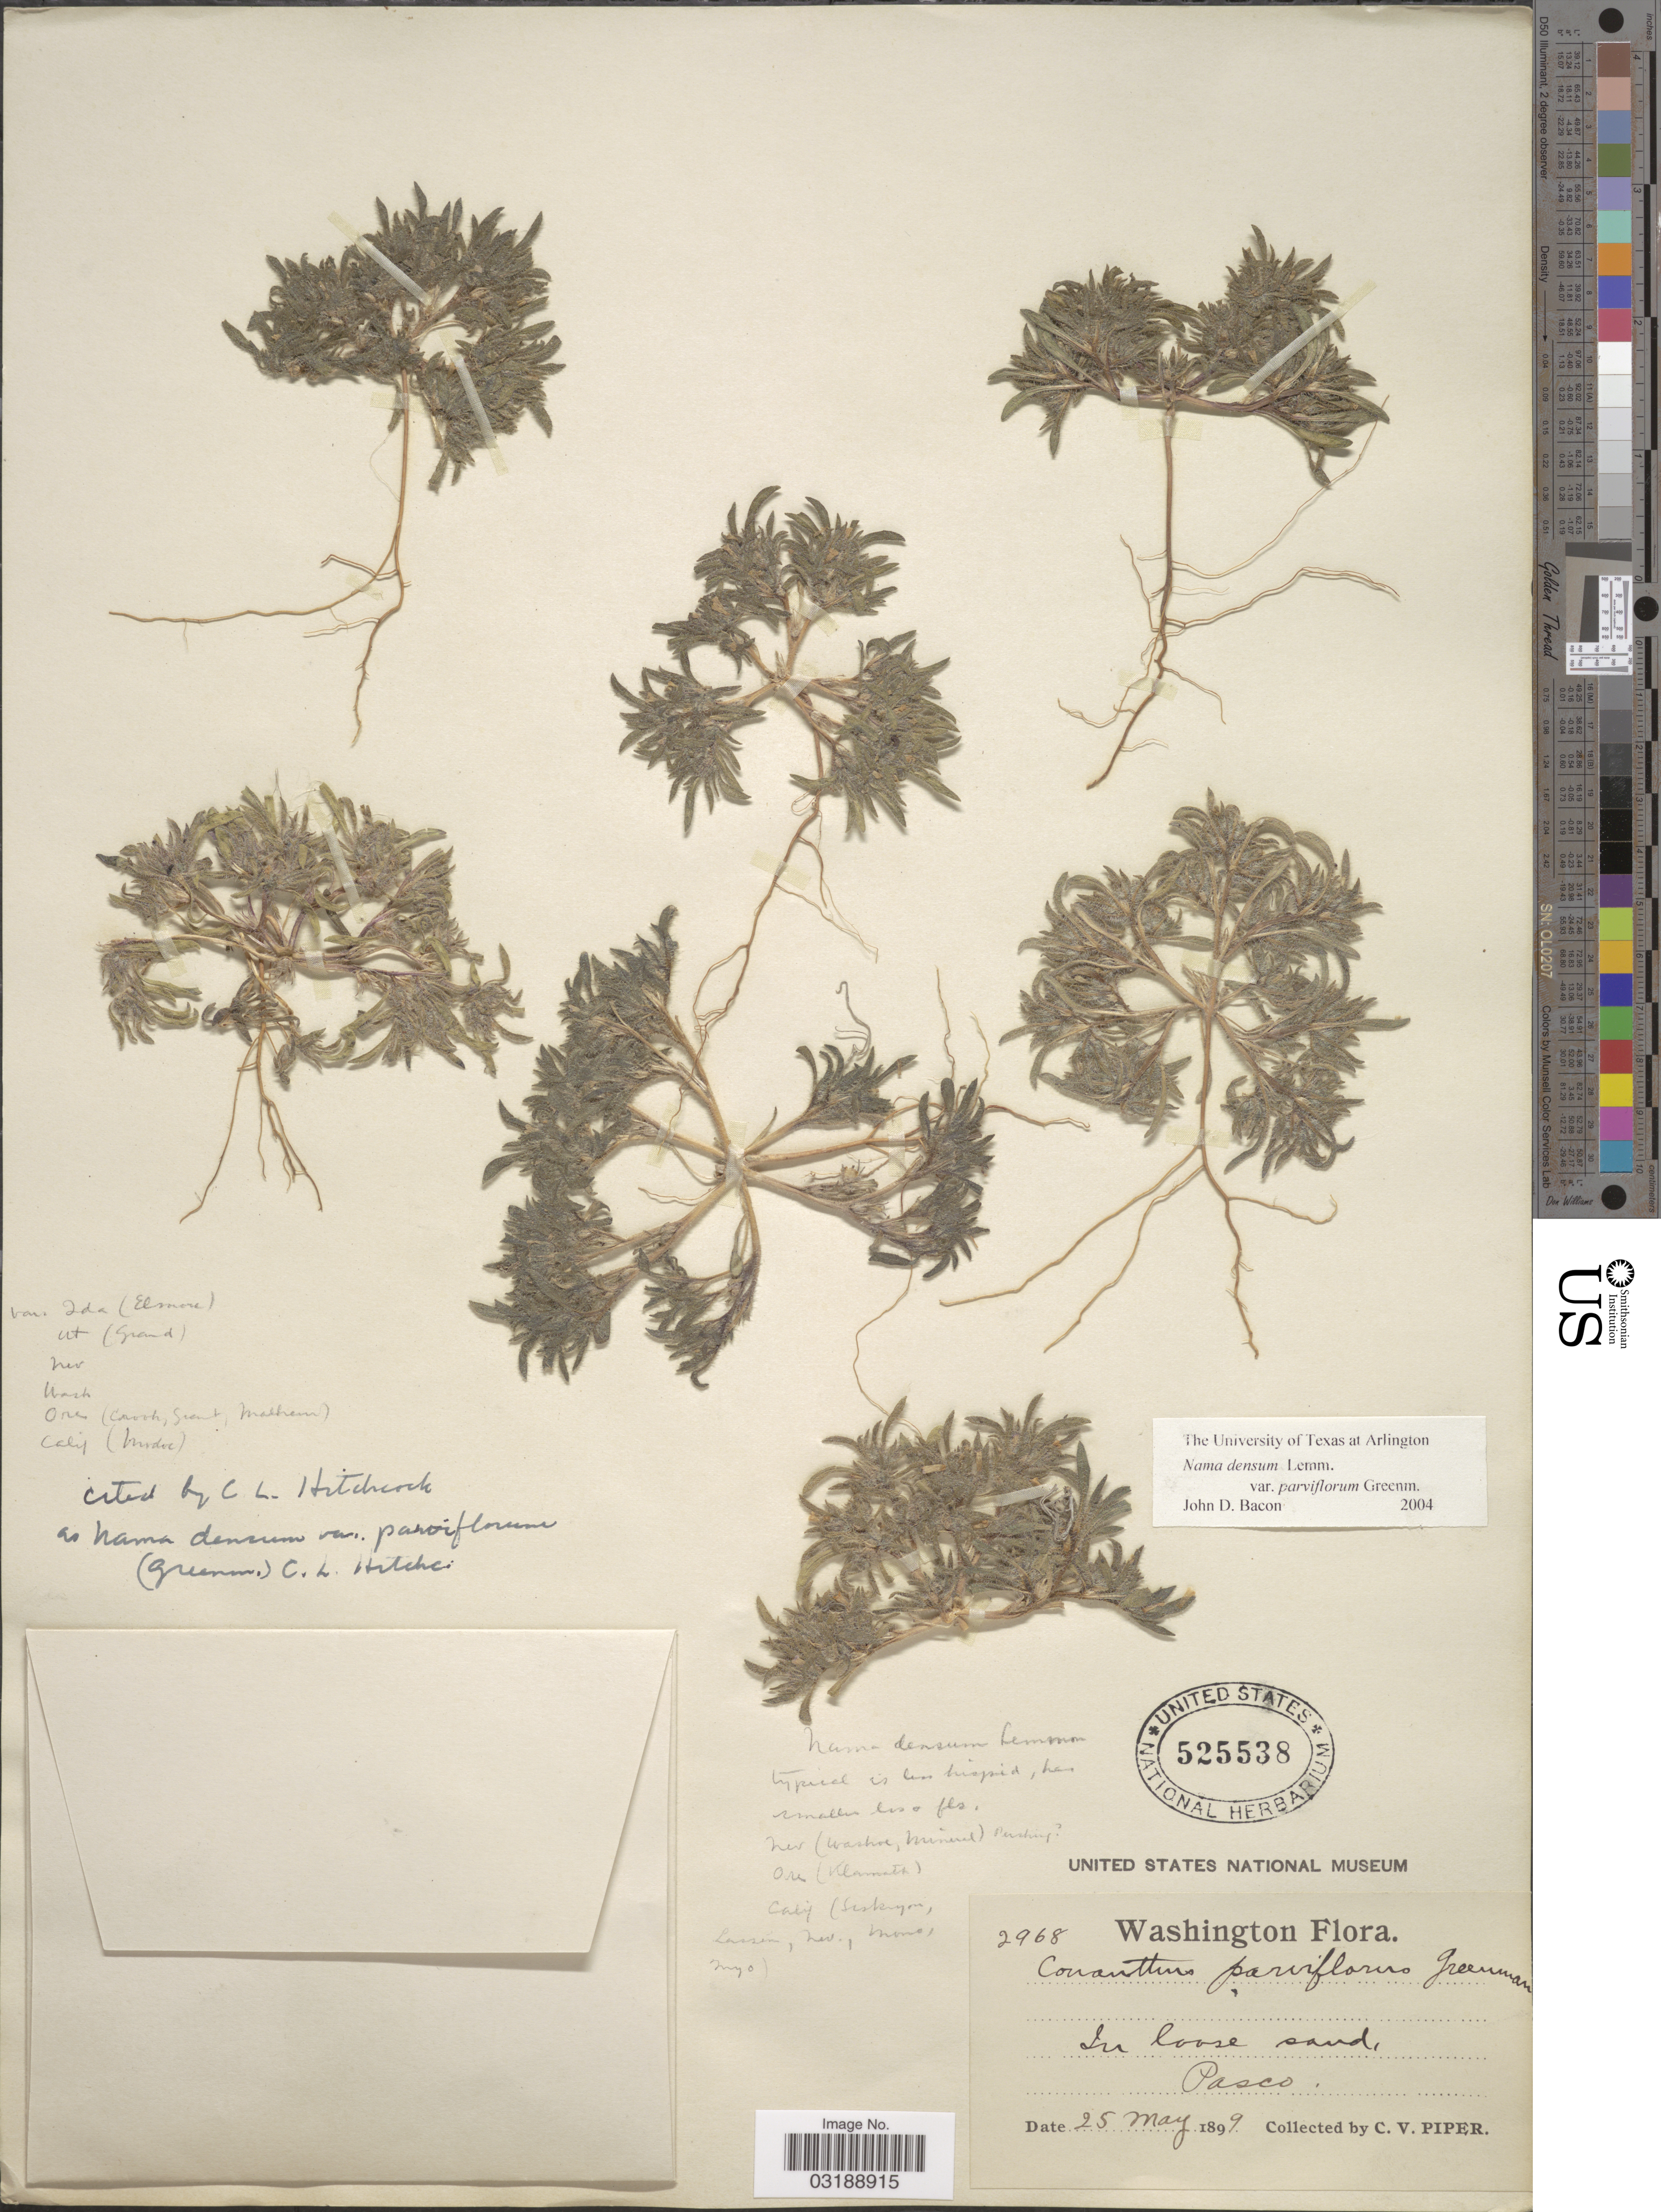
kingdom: Plantae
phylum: Tracheophyta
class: Magnoliopsida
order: Boraginales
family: Namaceae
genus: Nama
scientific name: Nama densa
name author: Lemmon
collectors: C. V. Piper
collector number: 2968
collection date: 1899-05-25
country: United States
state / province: Washington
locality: Pasco.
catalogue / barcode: US 525538